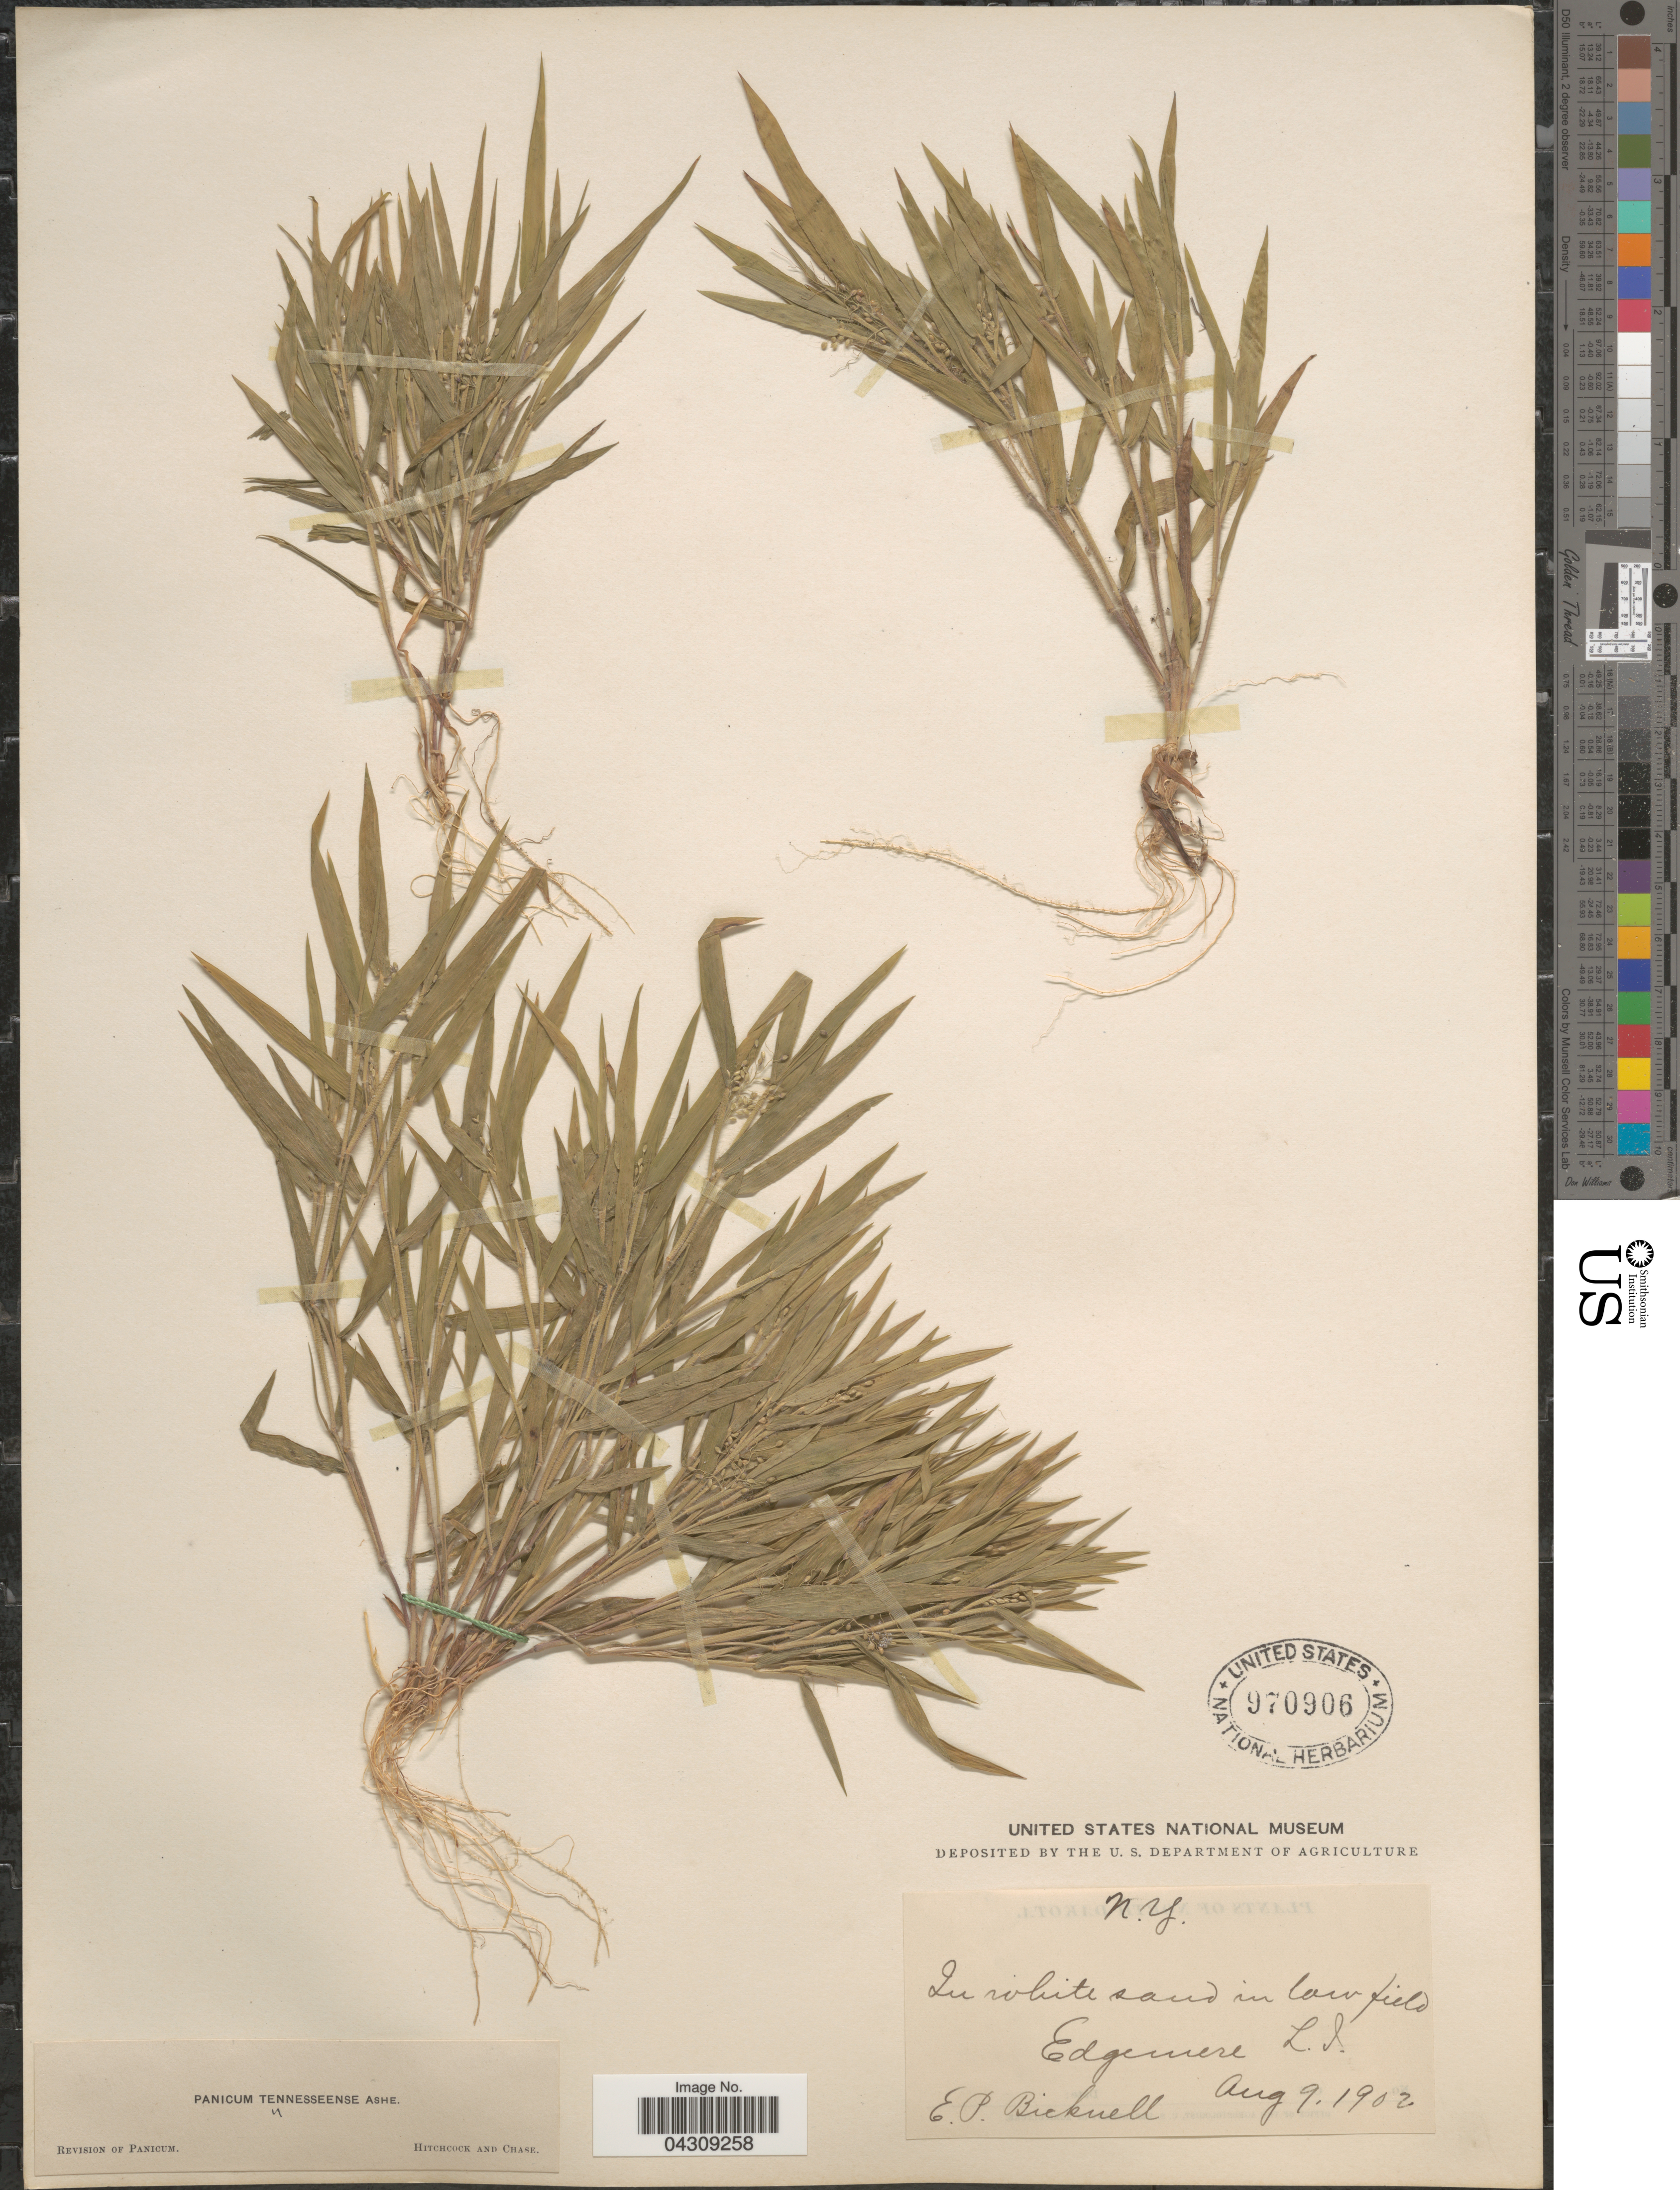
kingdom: Plantae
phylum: Tracheophyta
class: Liliopsida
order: Poales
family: Poaceae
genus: Dichanthelium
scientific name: Dichanthelium acuminatum var. acuminatum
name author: (Sw.) Gould & C.A. Clark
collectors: E. P. Bicknell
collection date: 1902-08-09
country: United States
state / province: New York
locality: Edgemere L. I.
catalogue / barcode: US 970906